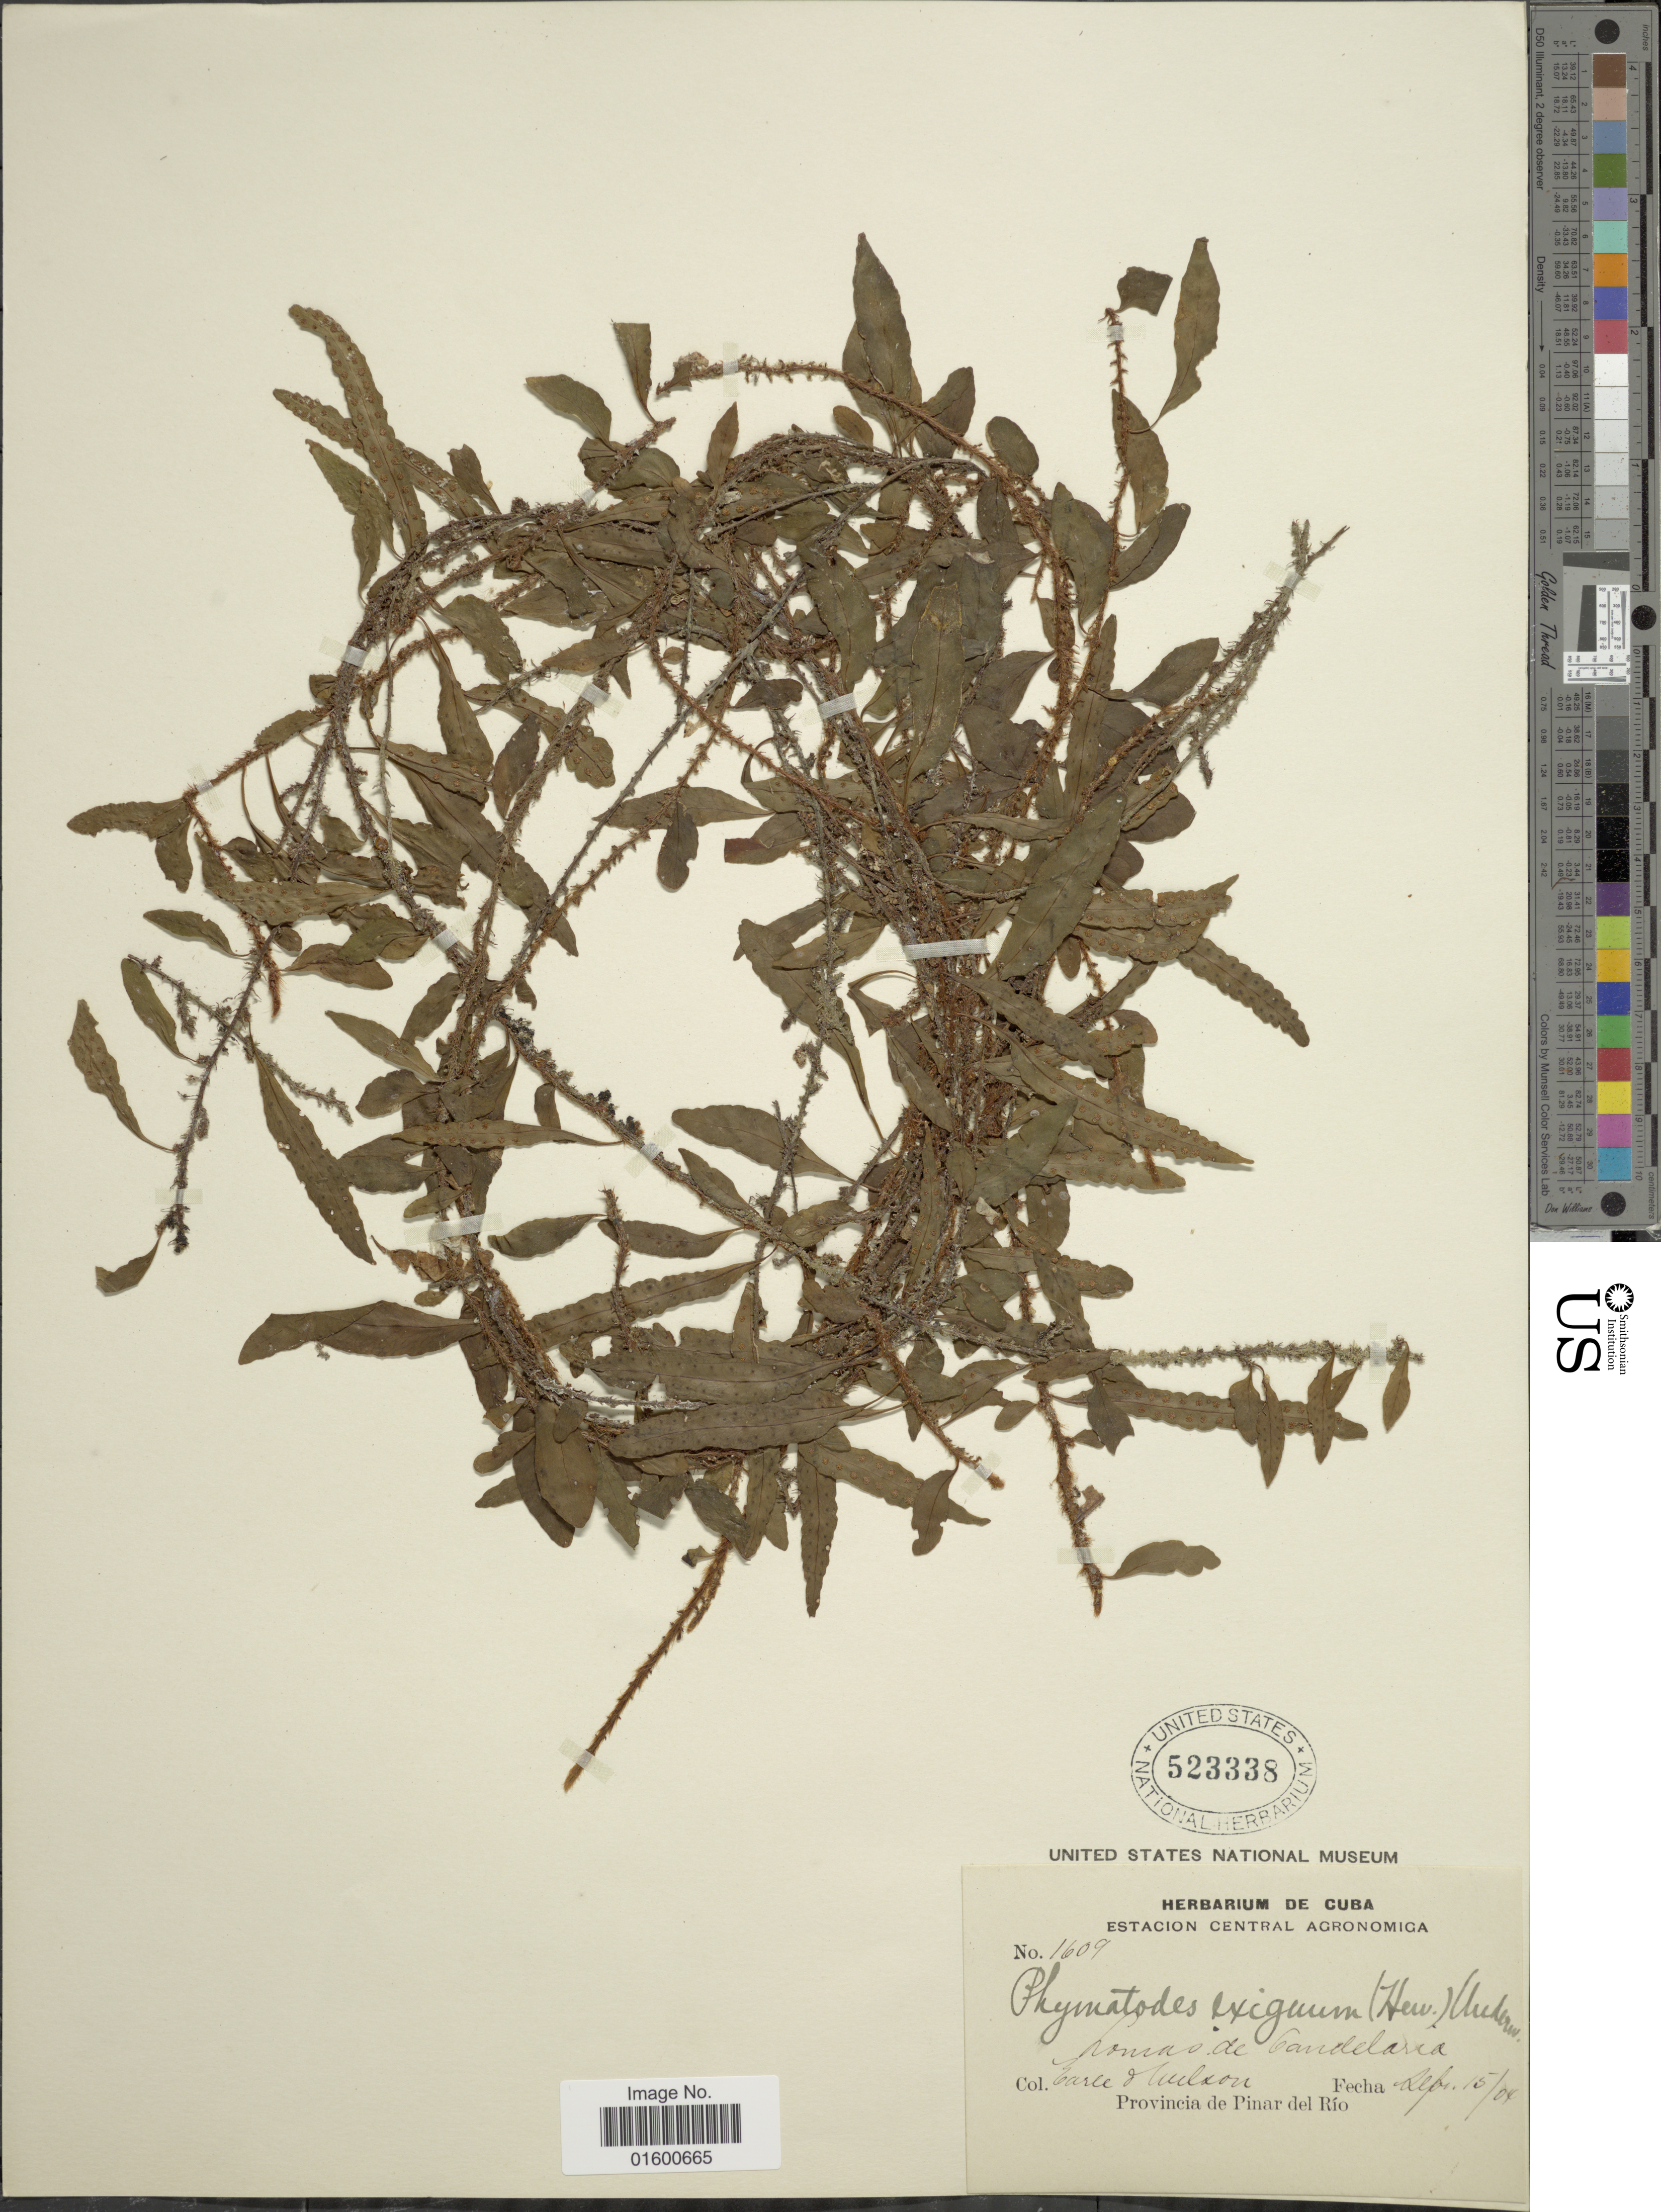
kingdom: Plantae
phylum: Tracheophyta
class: Polypodiopsida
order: Polypodiales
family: Polypodiaceae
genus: Microgramma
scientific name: Microgramma heterophylla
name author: (L.) Wherry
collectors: -. Earle & -- Wilson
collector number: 1609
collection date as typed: Transcribed d/m/y: 15/9/4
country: Cuba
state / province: Pinar del Río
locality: Lomao de Gandelaria, Provincia de Pinar del Rio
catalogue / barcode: US 523338